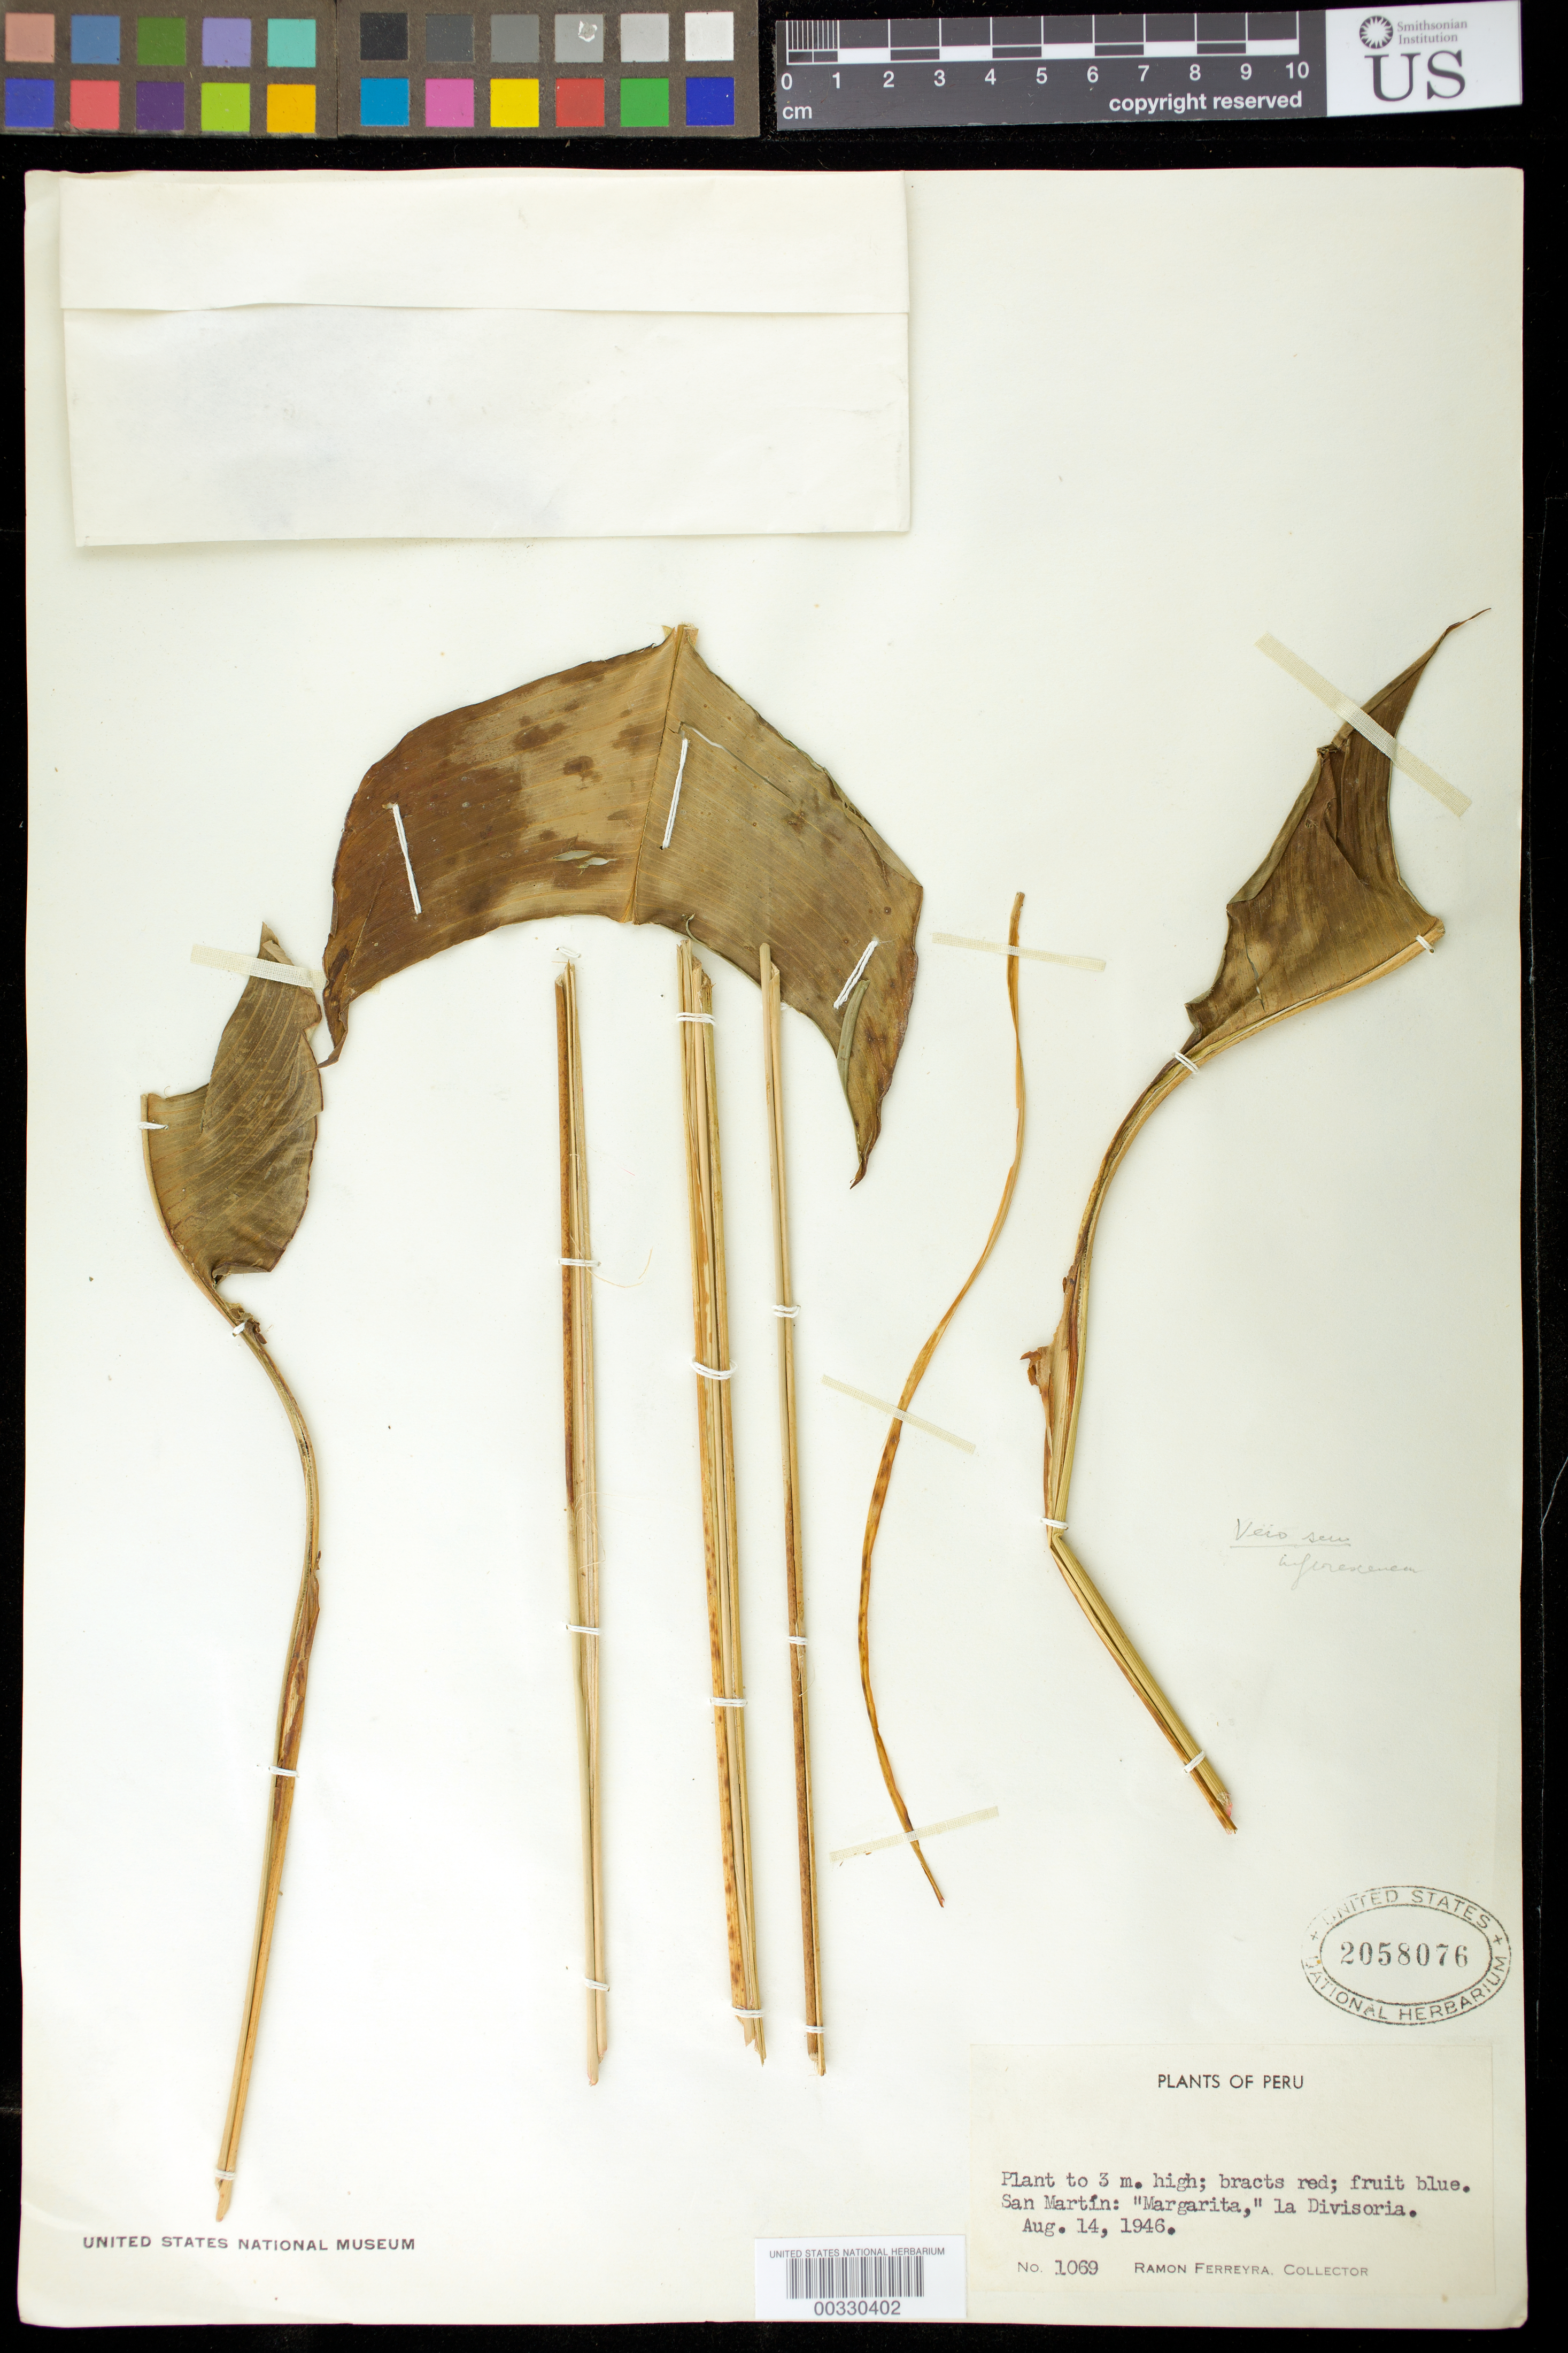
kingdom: Plantae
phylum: Tracheophyta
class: Liliopsida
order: Zingiberales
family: Heliconiaceae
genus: Heliconia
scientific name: Heliconia sp.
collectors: R. A. Ferreyra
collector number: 1069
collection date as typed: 14 Aug 1946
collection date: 1946-08-14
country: Peru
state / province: San Martín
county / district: Picota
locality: "Margarita," la Divisoria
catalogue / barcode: US 2058076